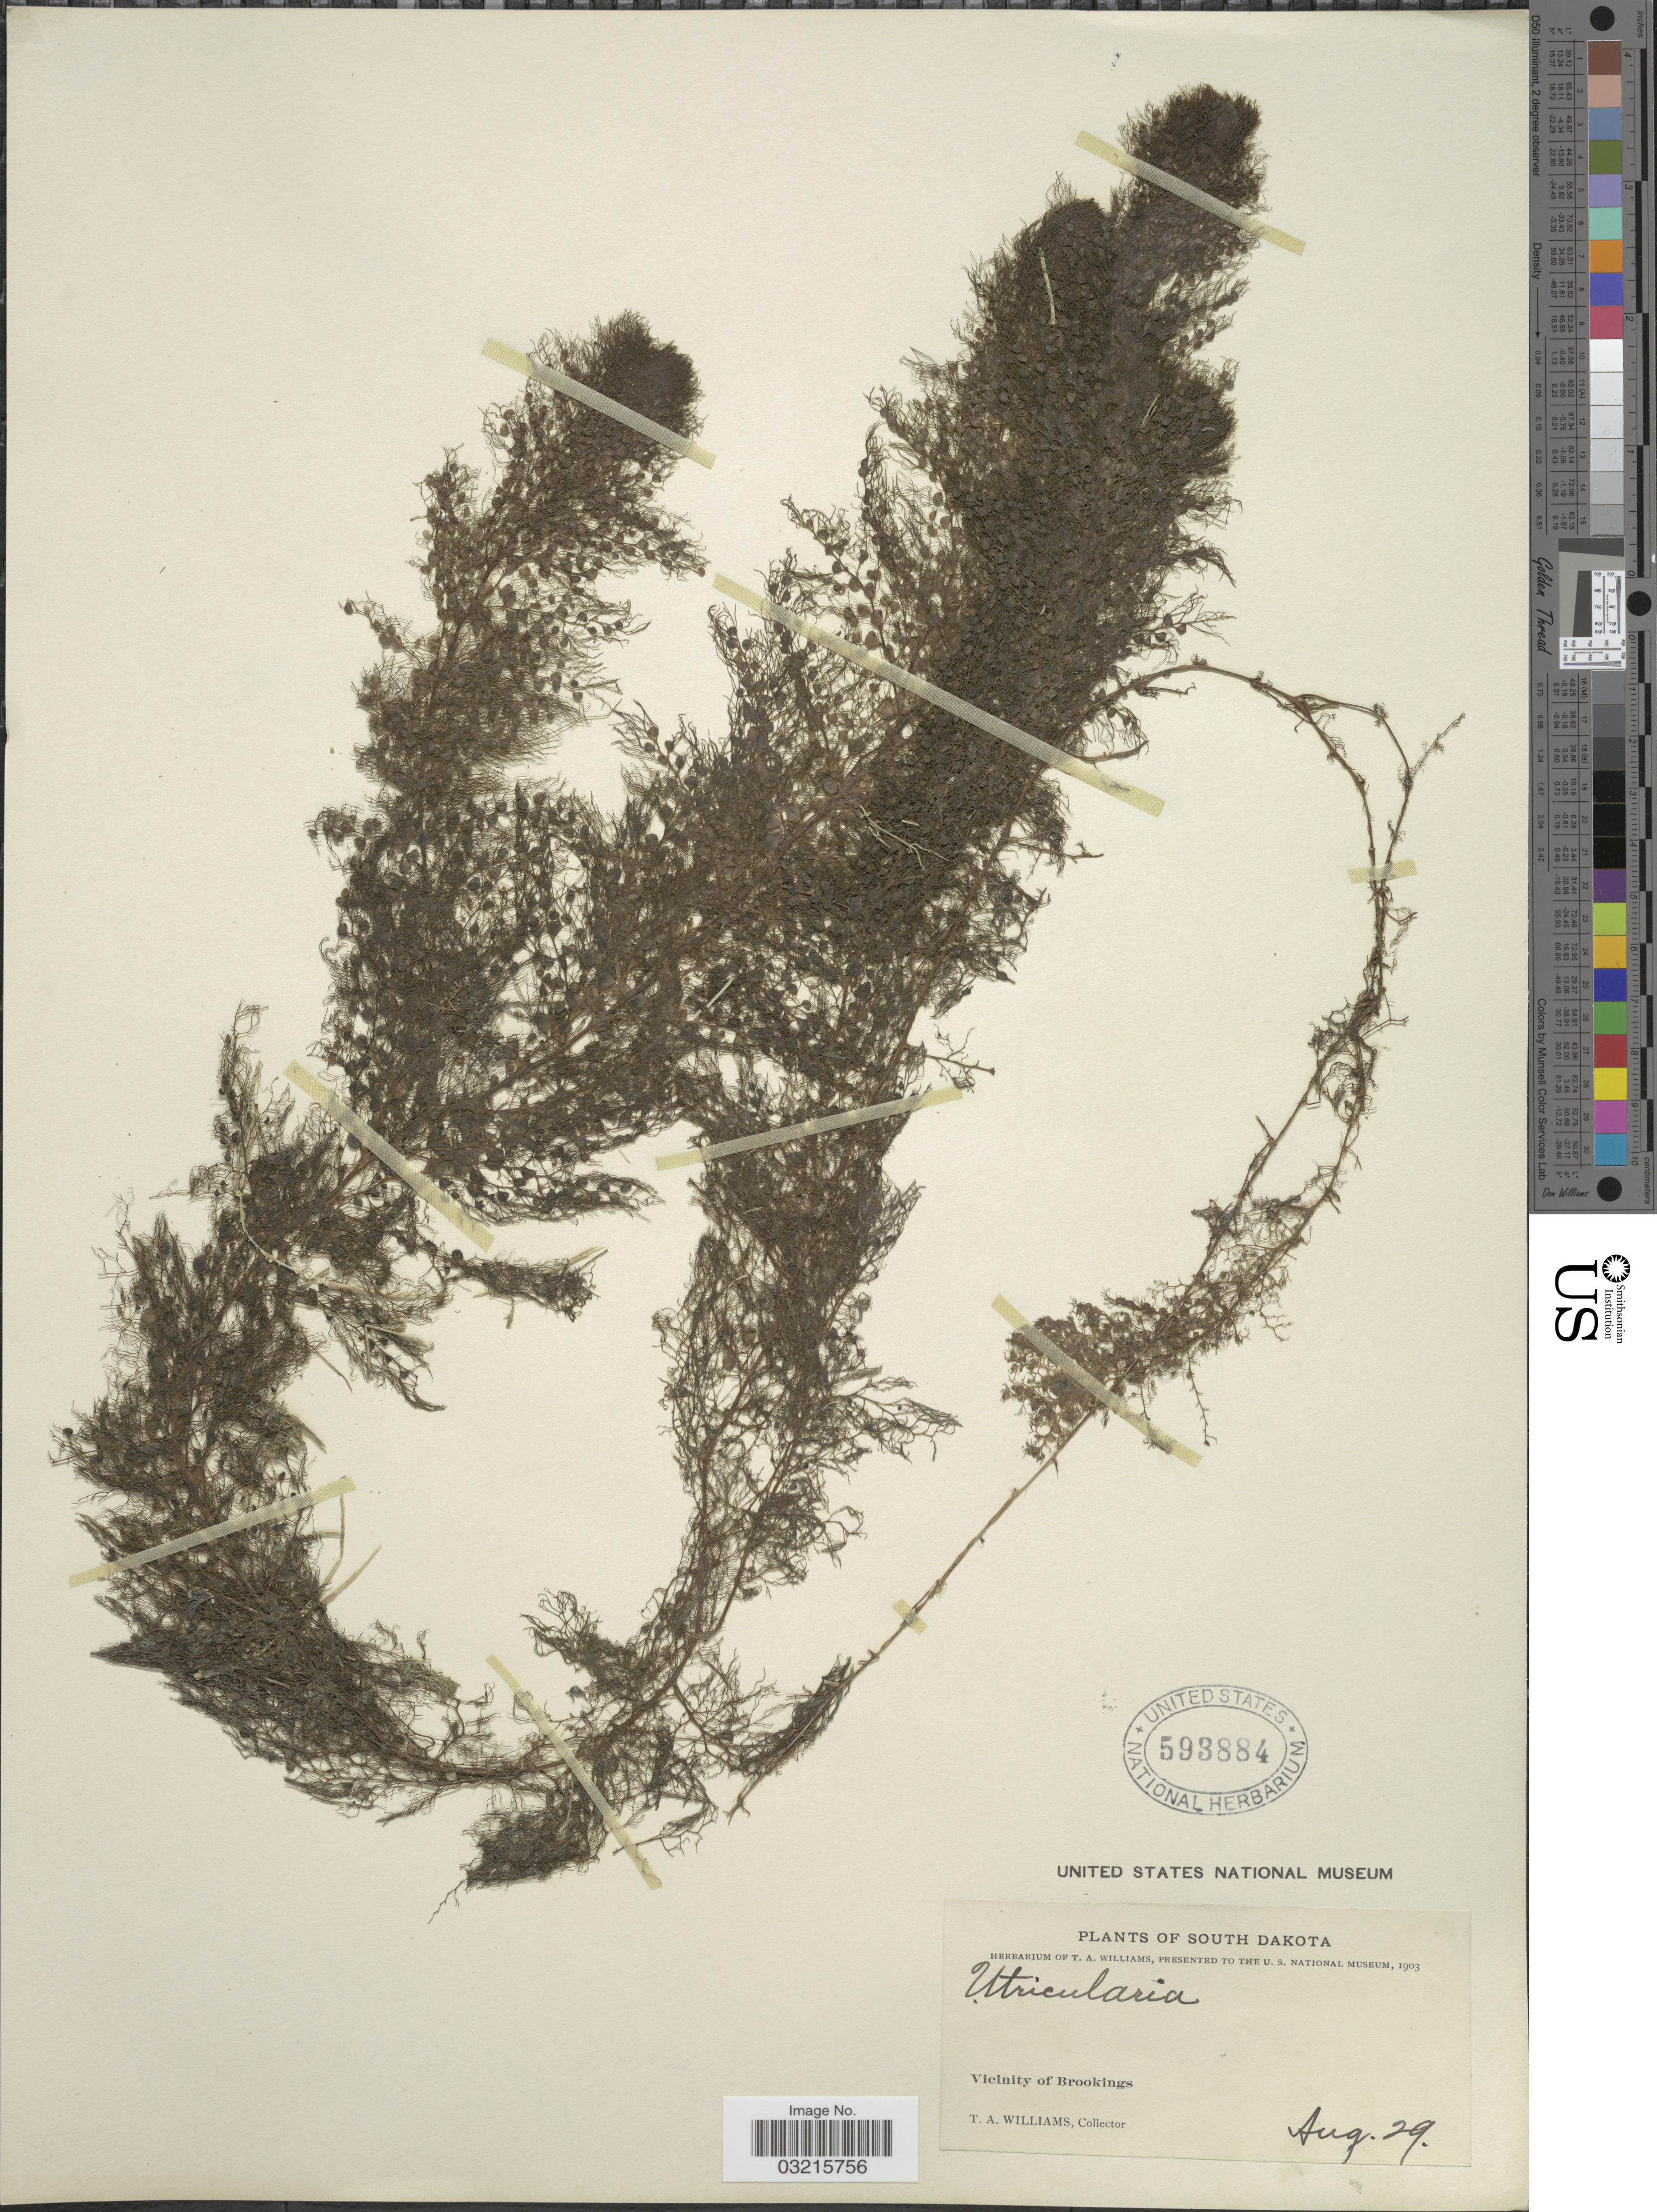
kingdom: Plantae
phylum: Tracheophyta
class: Magnoliopsida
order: Lamiales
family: Lentibulariaceae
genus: Utricularia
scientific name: Utricularia vulgaris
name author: L.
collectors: T. Williams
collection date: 1903-08-29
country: United States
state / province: South Dakota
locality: Vicinity of Brookings.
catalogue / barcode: US 593884